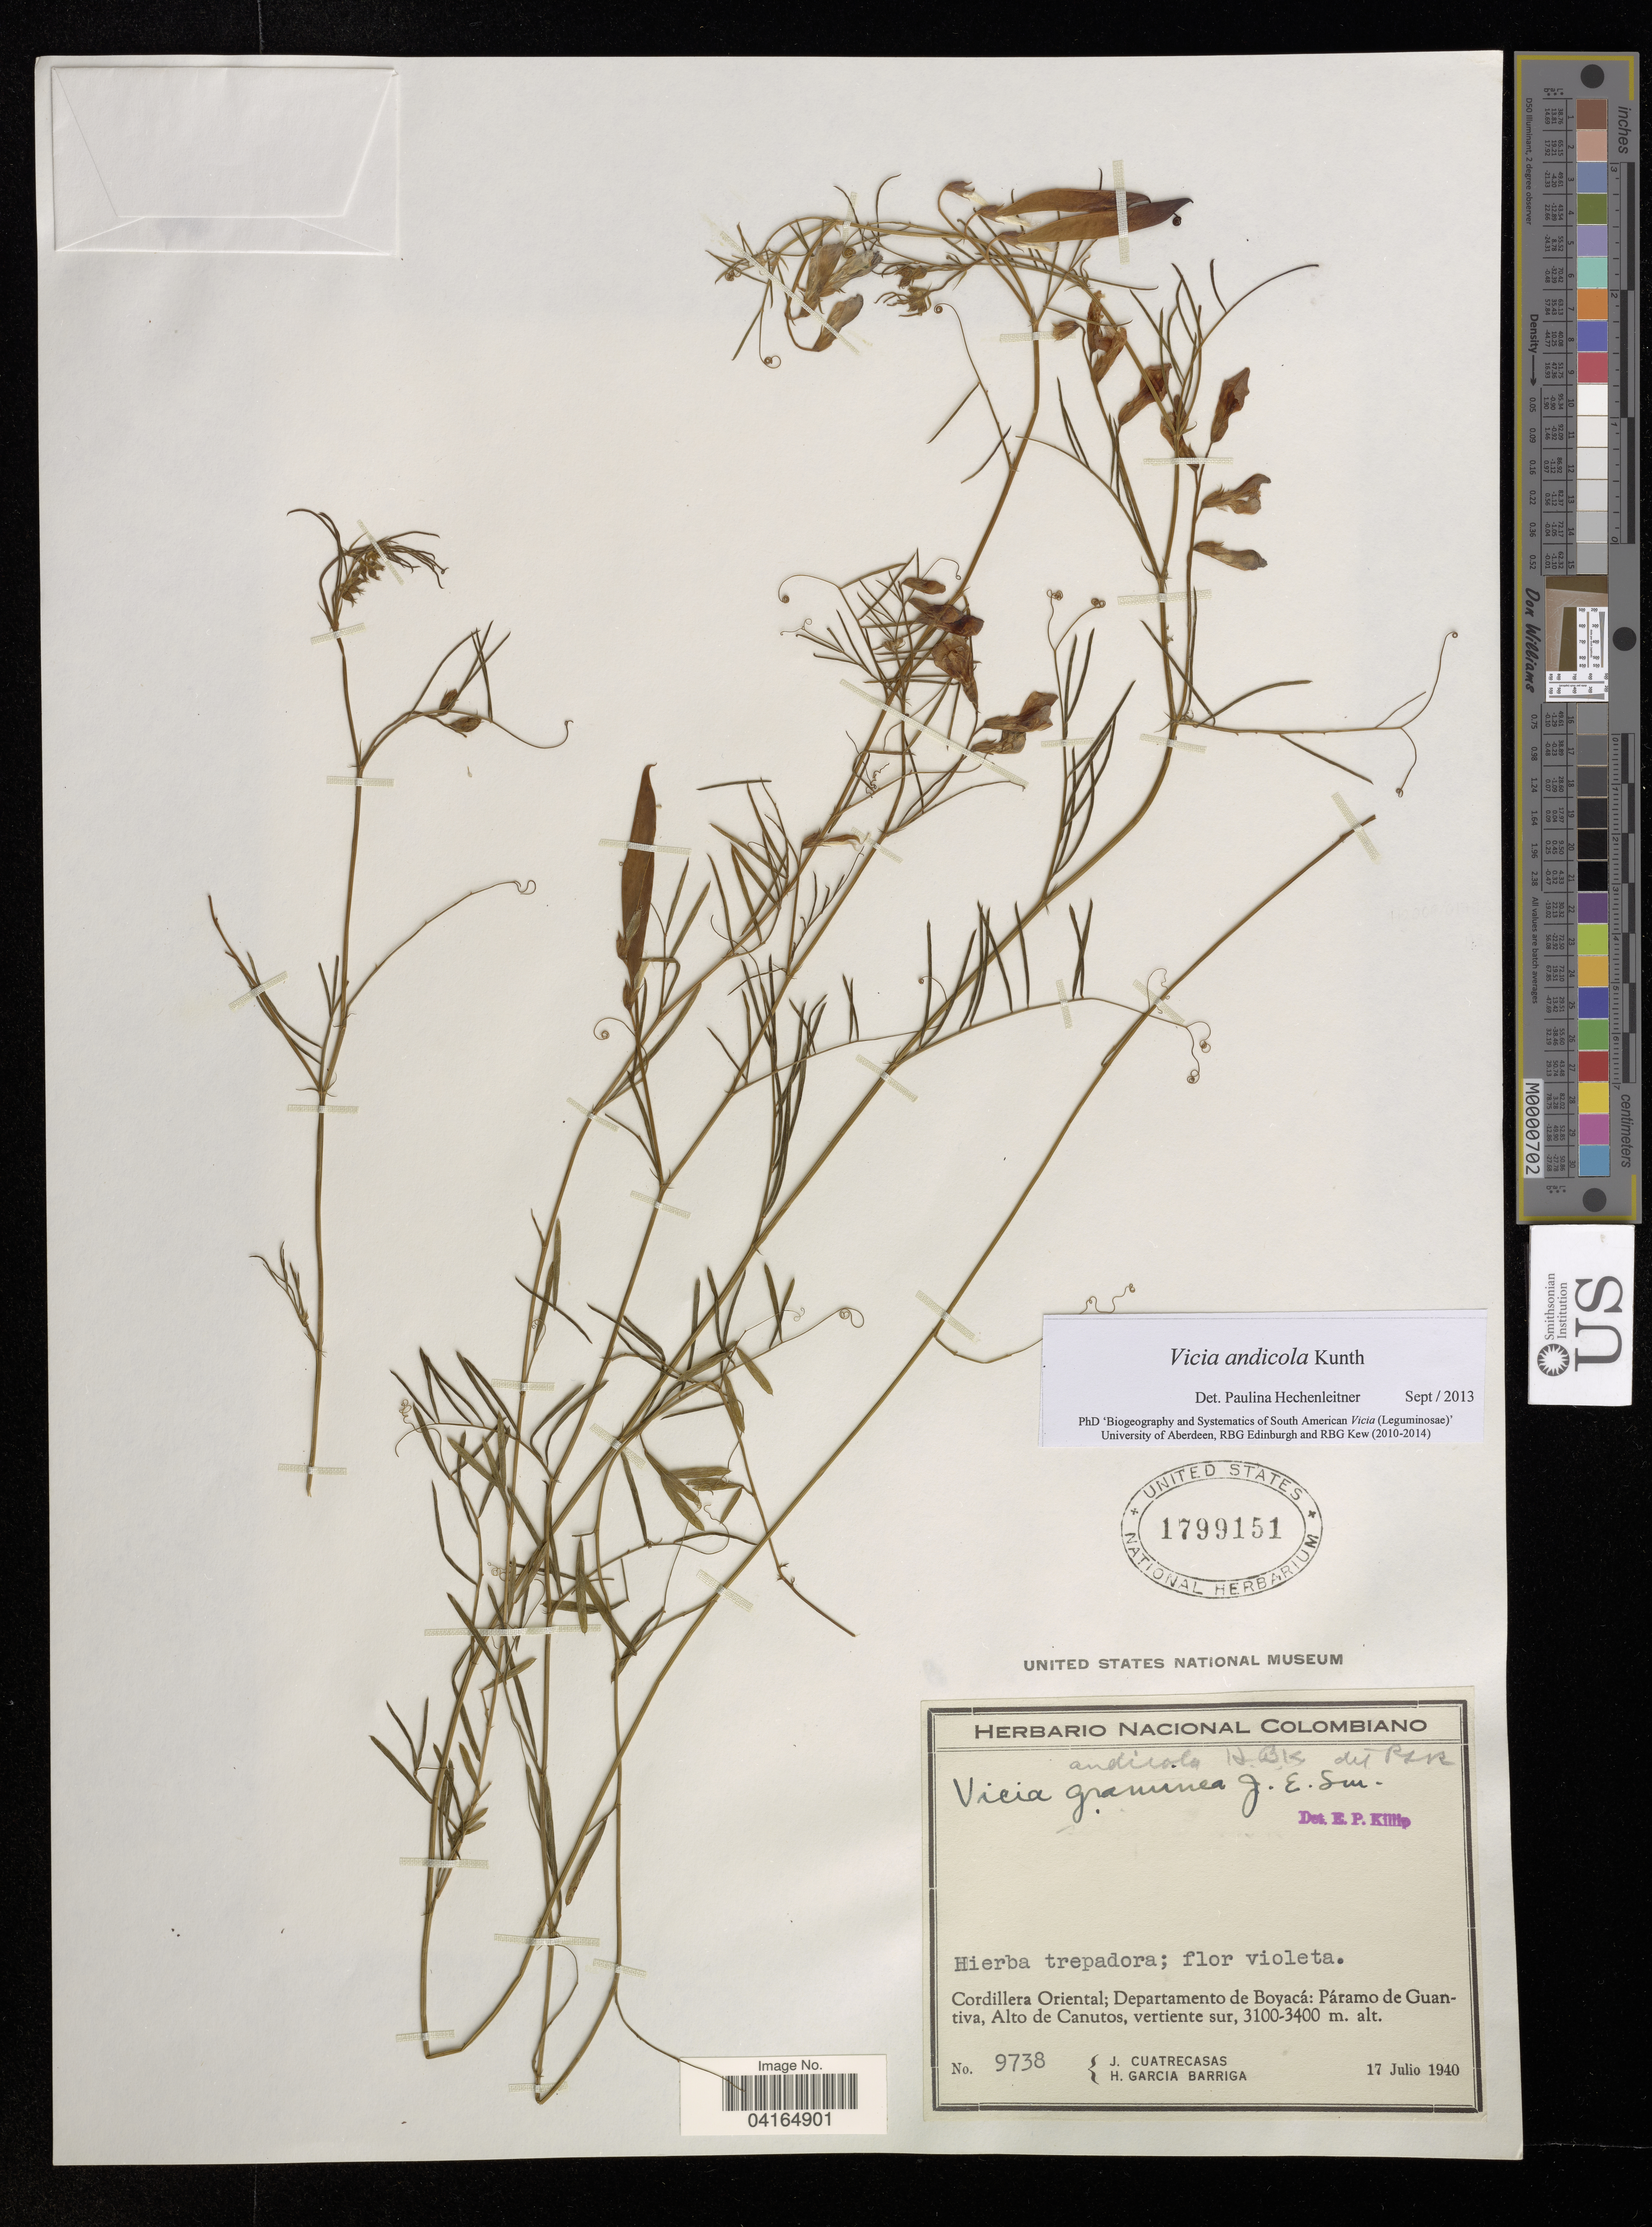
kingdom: Plantae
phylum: Tracheophyta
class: Magnoliopsida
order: Fabales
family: Fabaceae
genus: Vicia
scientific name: Vicia andicola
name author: Kunth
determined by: Hechenleitner, Paulina, RBG Edinburgh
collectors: J. Cuatrecasas & H. Díaz Barriga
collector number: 9738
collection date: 1940-07-17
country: Colombia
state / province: Boyacá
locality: Cordillera Oriental; Departamento de Boyacá: Páramo de Guantiva, Alto de Canutos, vertiente sur.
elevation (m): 3100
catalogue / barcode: US 1799151